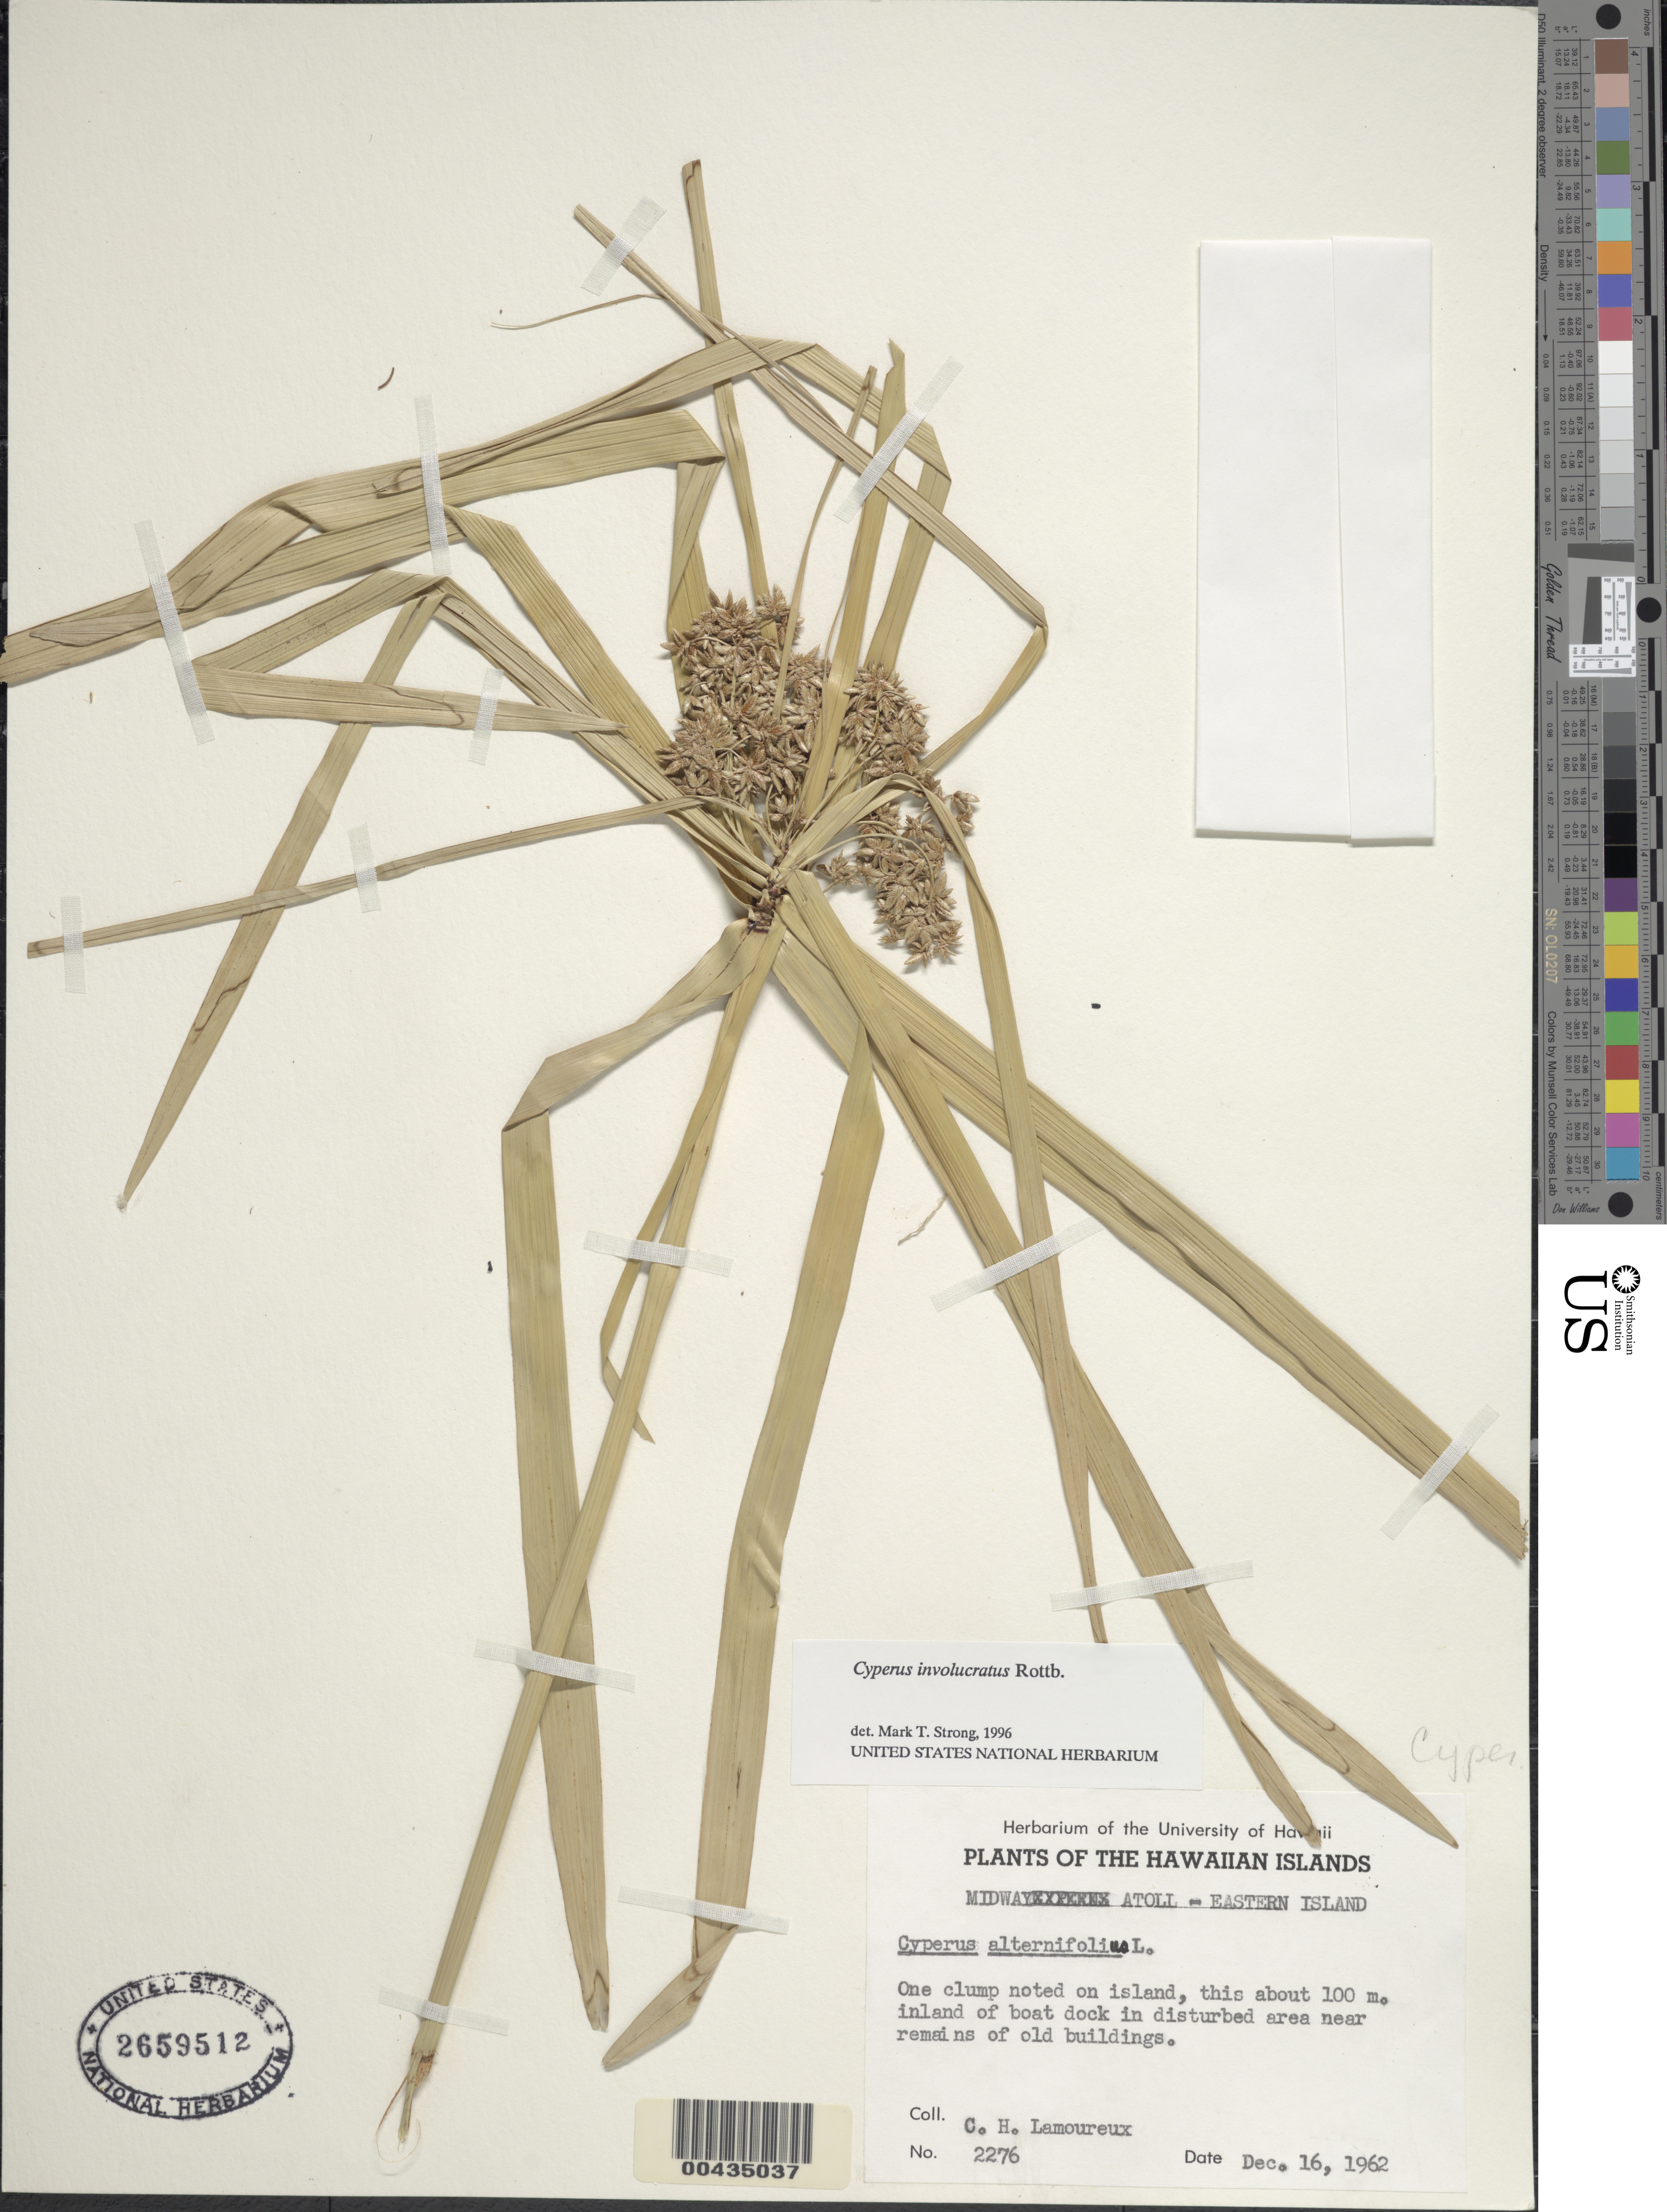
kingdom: Plantae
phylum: Tracheophyta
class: Liliopsida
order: Poales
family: Cyperaceae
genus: Cyperus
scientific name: Cyperus involucratus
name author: Rottb.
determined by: Strong, M. T., (US), Smithsonian Institution - National Museum of Natural History (UNITED STATES)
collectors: C. H. Lamoureux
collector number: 2276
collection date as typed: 16 Dec 1962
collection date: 1962-12-16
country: United States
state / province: Hawaii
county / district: Honolulu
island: Oahu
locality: About 100 m inland of boat dock near remains of old building. Midway Atoll - Eastern Island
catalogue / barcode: US 2659512